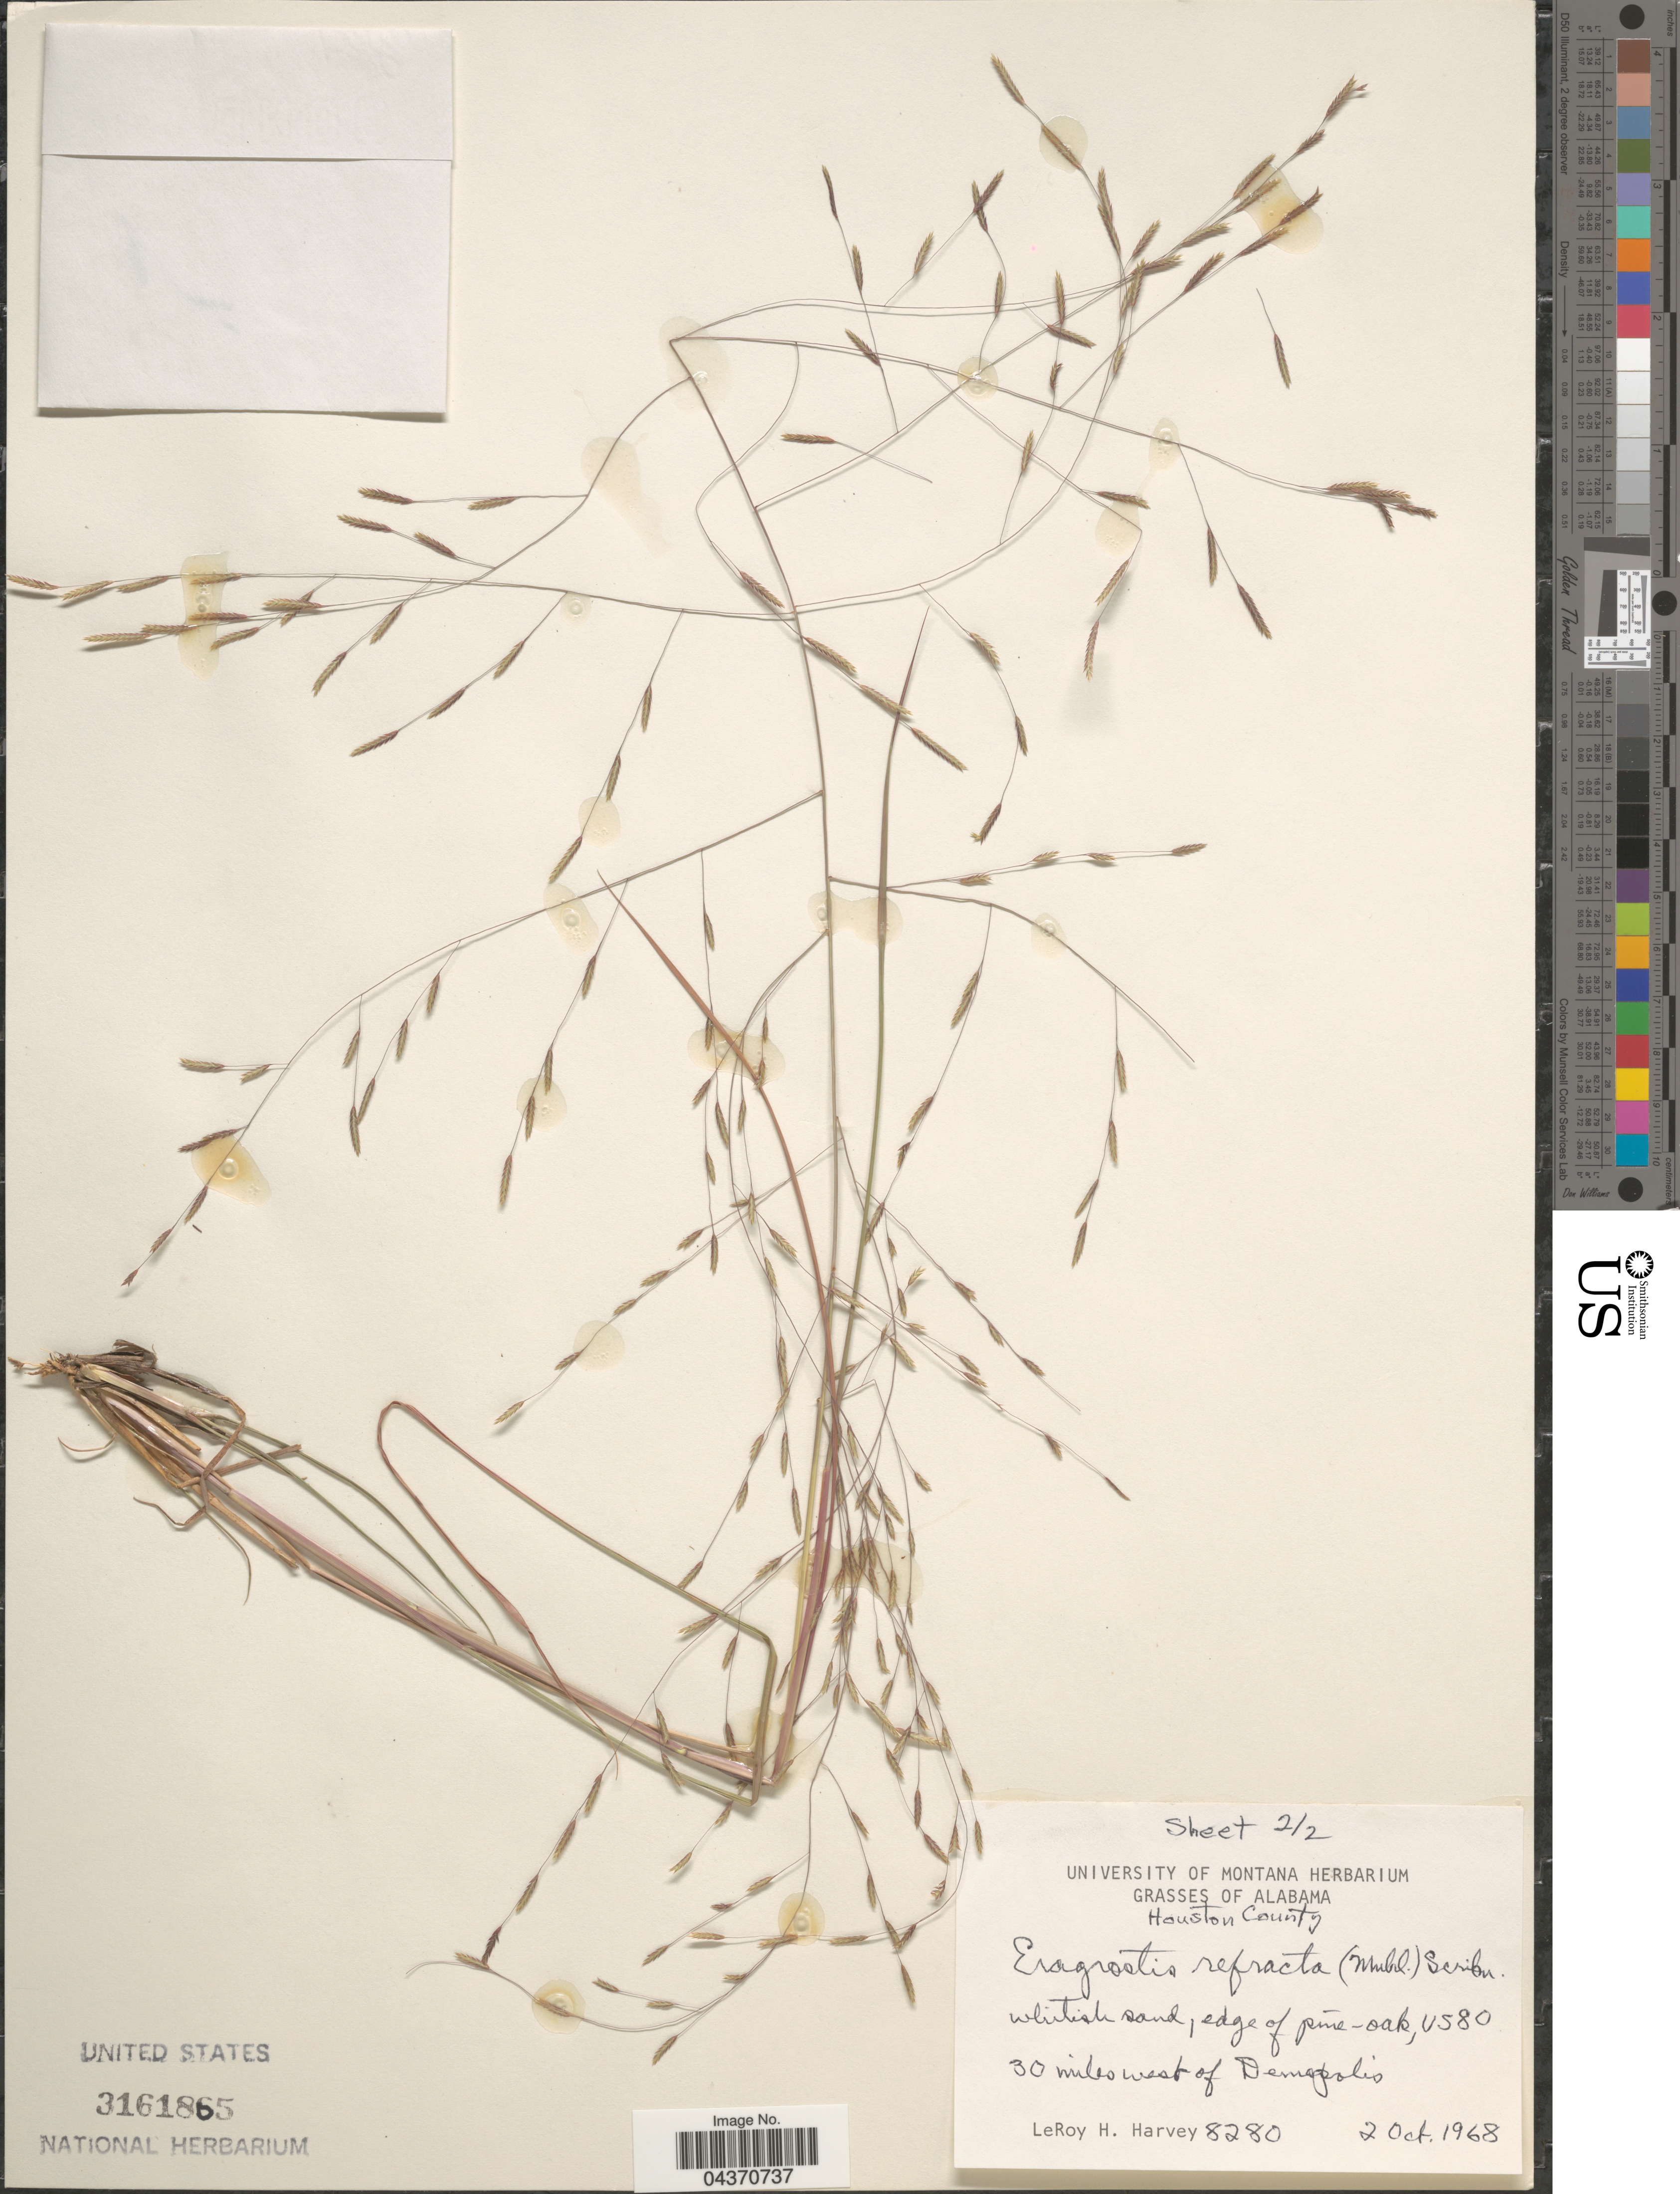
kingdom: Plantae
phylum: Tracheophyta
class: Liliopsida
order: Poales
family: Poaceae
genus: Eragrostis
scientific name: Eragrostis refracta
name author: (Muhl.) Scribn.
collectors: L. H. Harvey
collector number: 8280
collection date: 1968-10-02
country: United States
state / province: Alabama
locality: Houston County. Whitish sand, edge of pine-oak, US80. 30 miles west of Demopolis.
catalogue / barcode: US 3161865